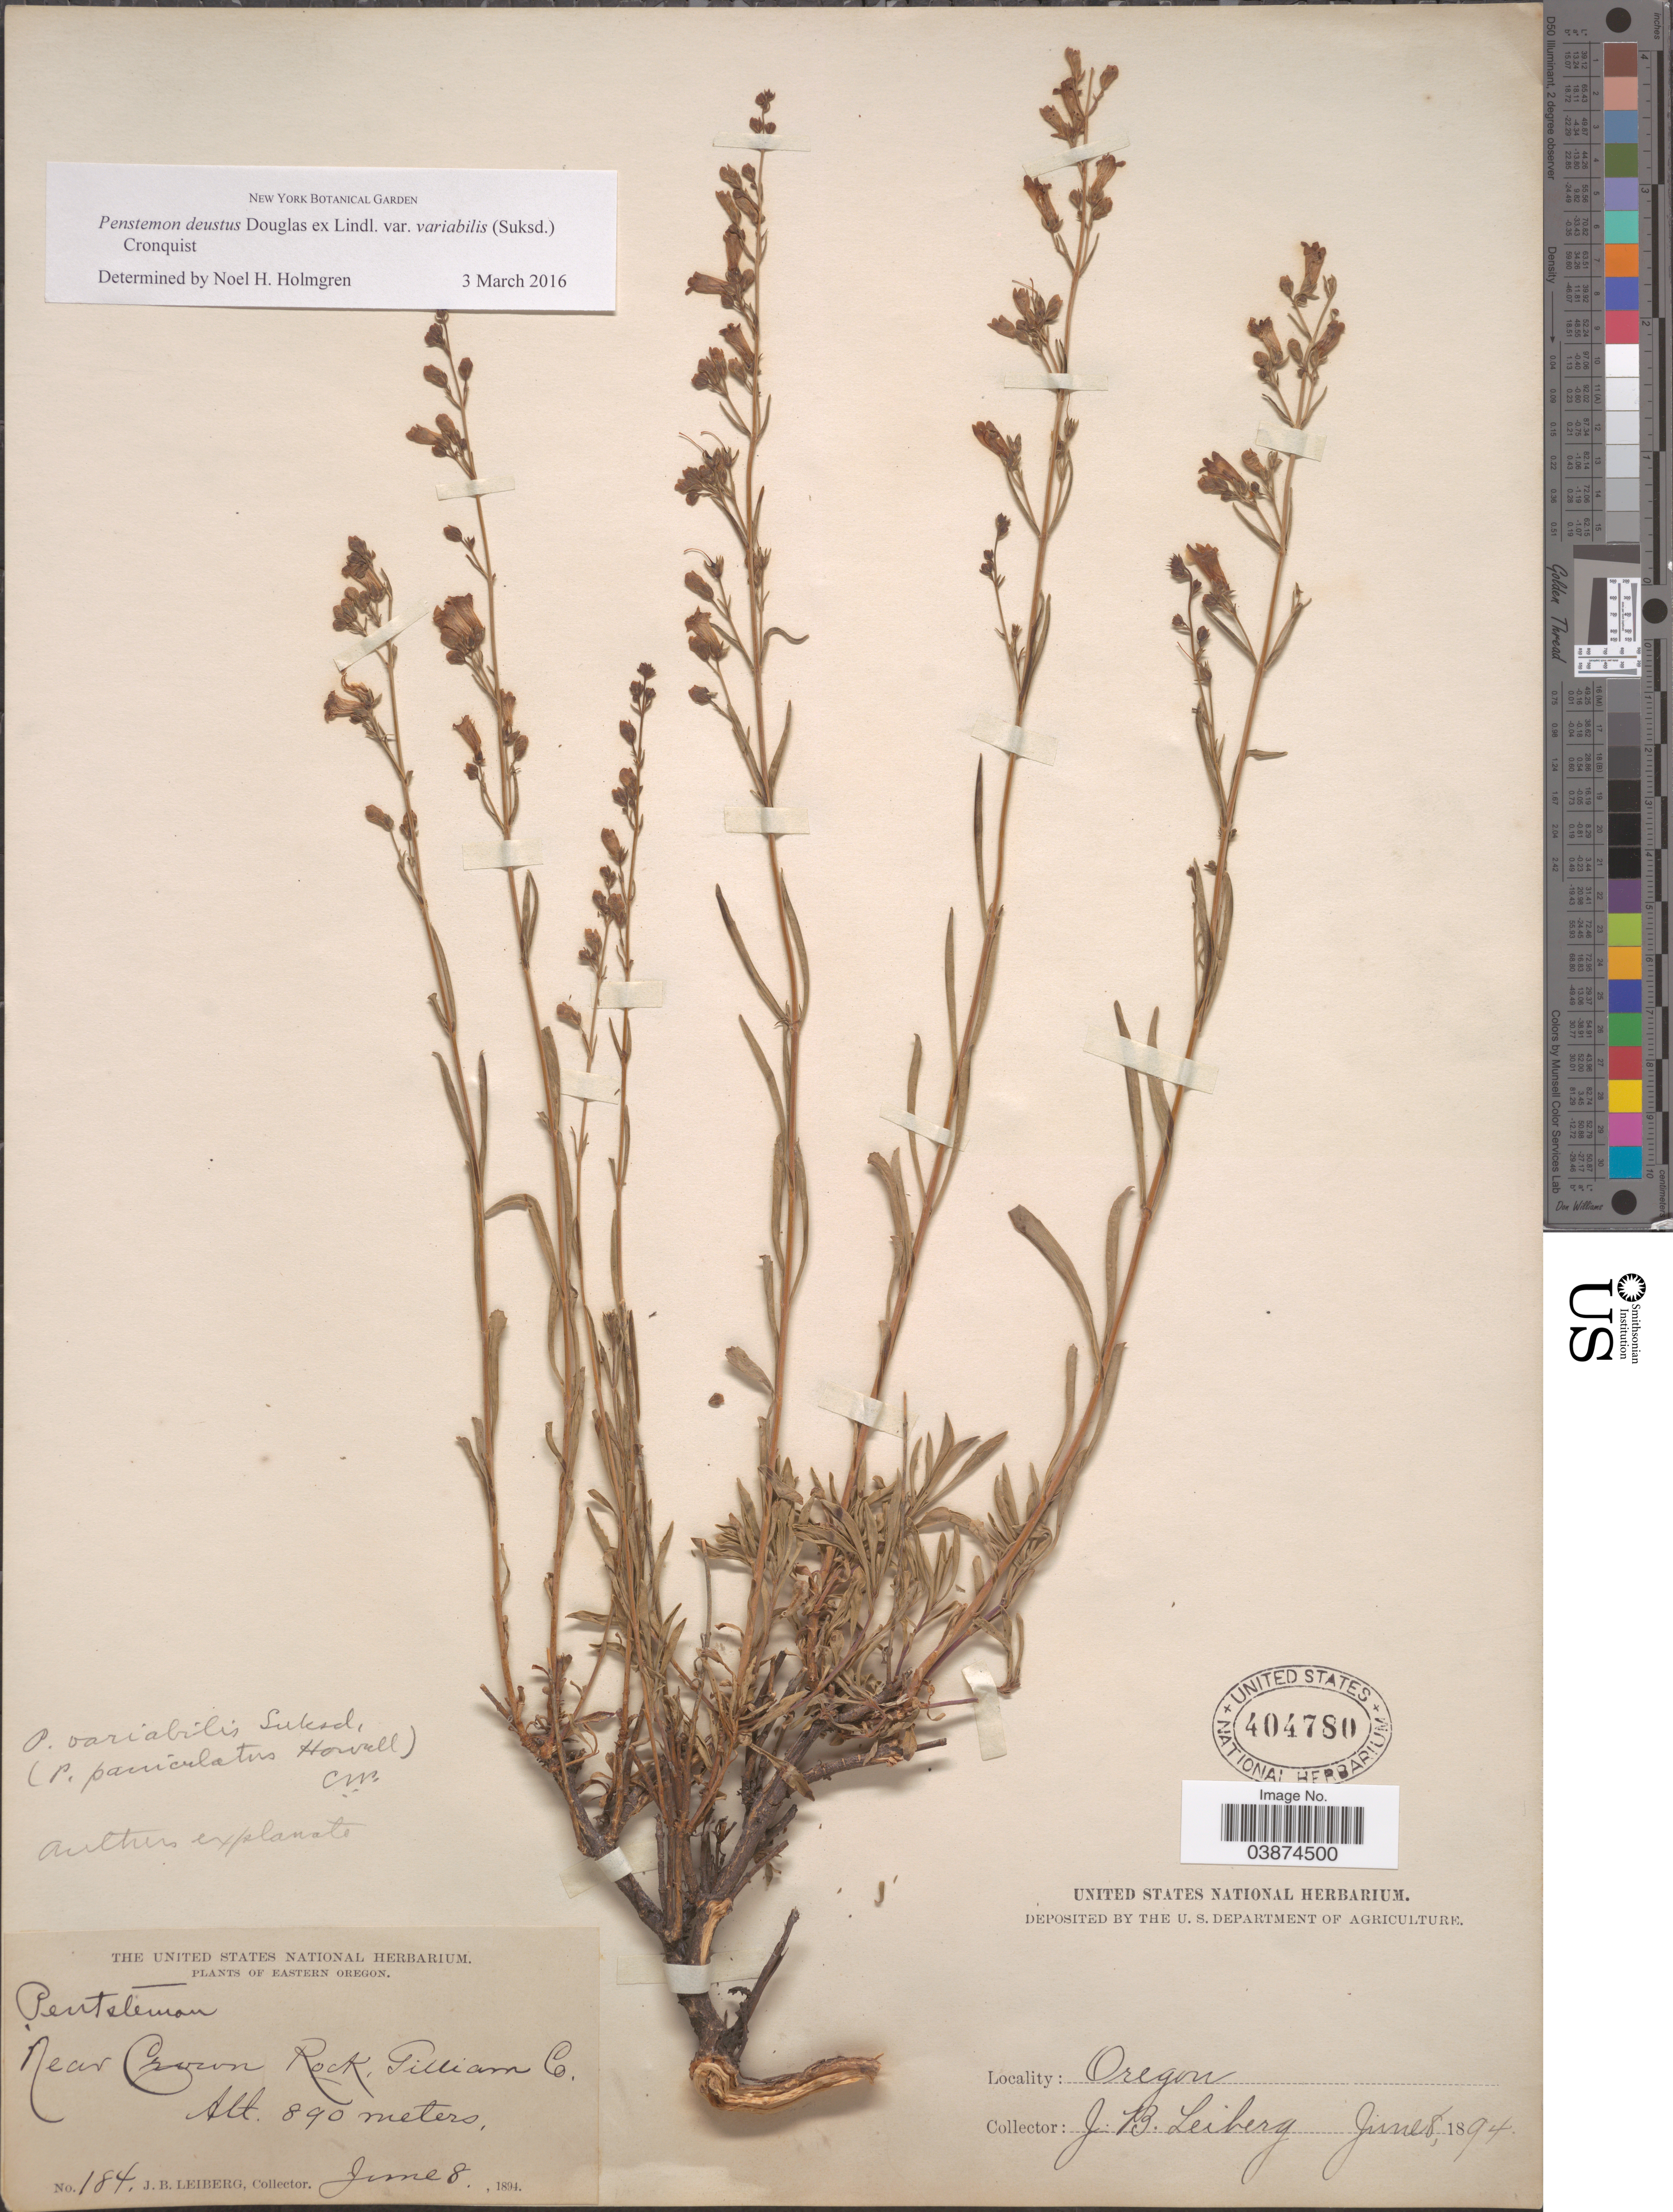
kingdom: Plantae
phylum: Tracheophyta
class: Magnoliopsida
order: Lamiales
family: Plantaginaceae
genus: Penstemon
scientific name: Penstemon deustus var. variabilis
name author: (Suksd.) Cronquist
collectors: J. B. Leiberg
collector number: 184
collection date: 1894-06-08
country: United States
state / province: Oregon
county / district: Gilliam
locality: Eastern Oregon. Near Crown Rock, Gilliam Co.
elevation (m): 890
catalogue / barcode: US 404780